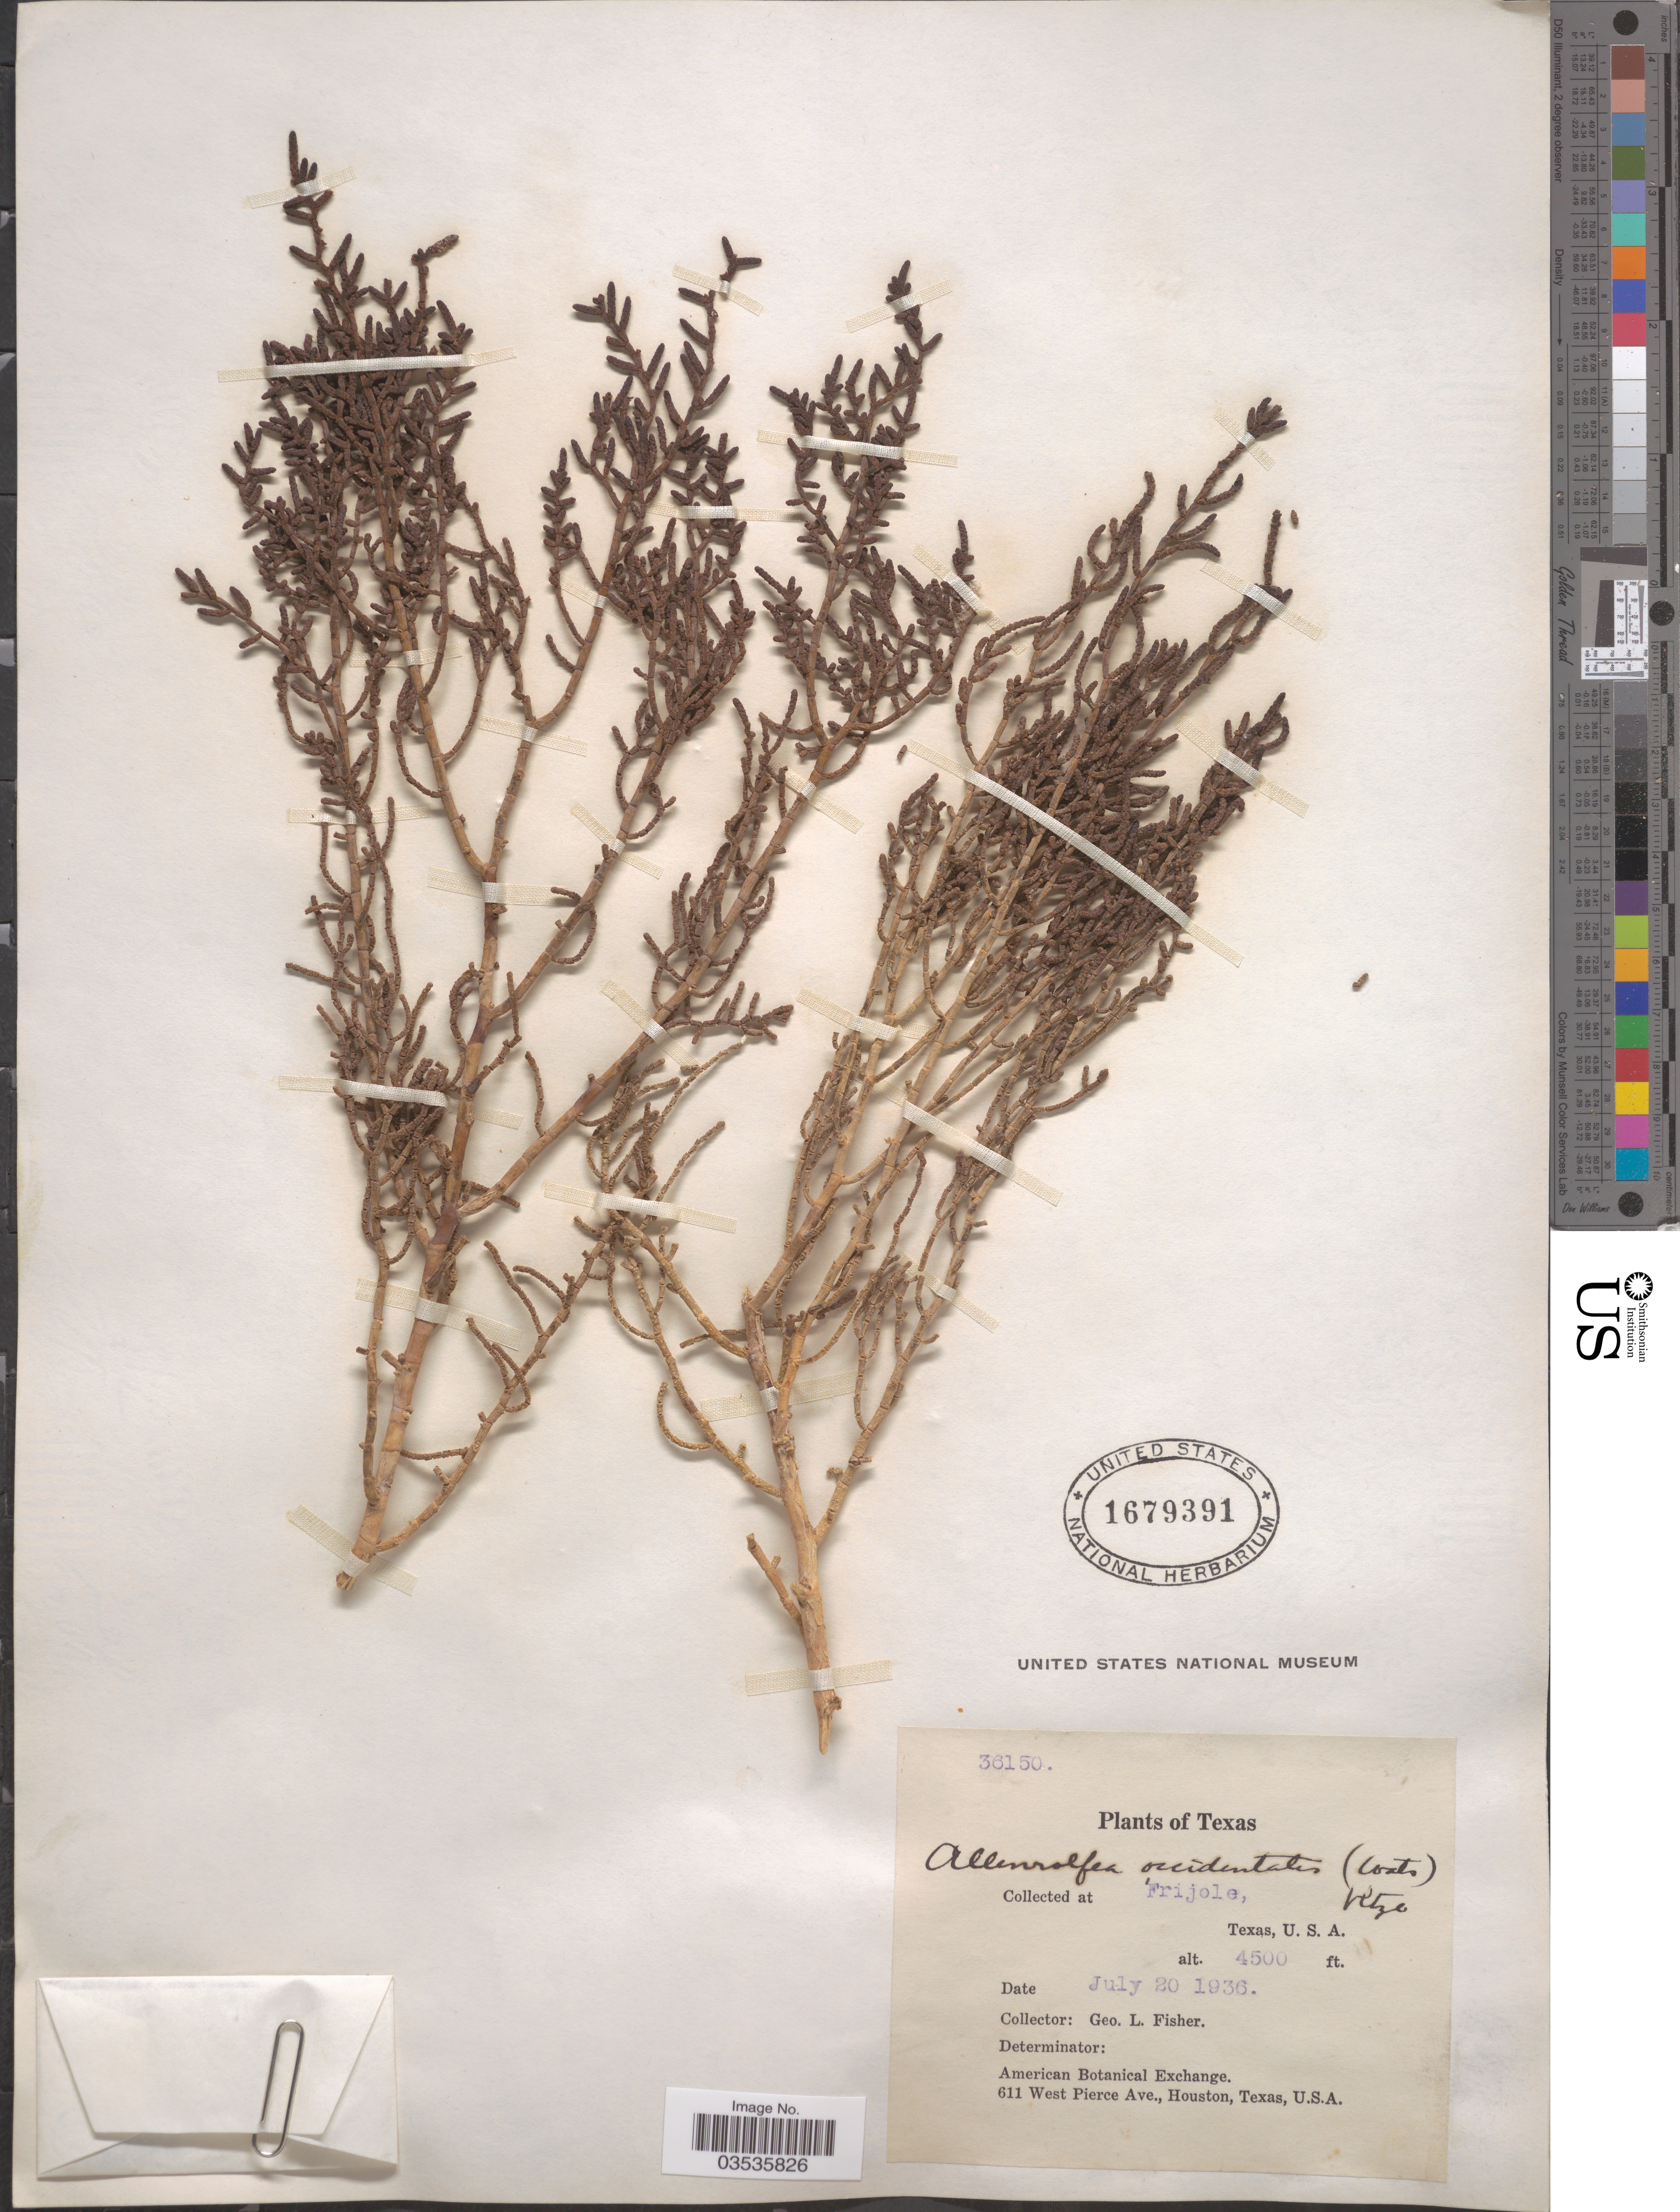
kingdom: Plantae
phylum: Tracheophyta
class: Magnoliopsida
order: Caryophyllales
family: Amaranthaceae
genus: Allenrolfea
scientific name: Allenrolfea occidentalis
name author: (S. Watson) Kuntze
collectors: G. L. Fisher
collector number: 36150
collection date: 1936-07-20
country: United States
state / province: Texas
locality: Frijole.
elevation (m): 1372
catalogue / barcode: US 1679391